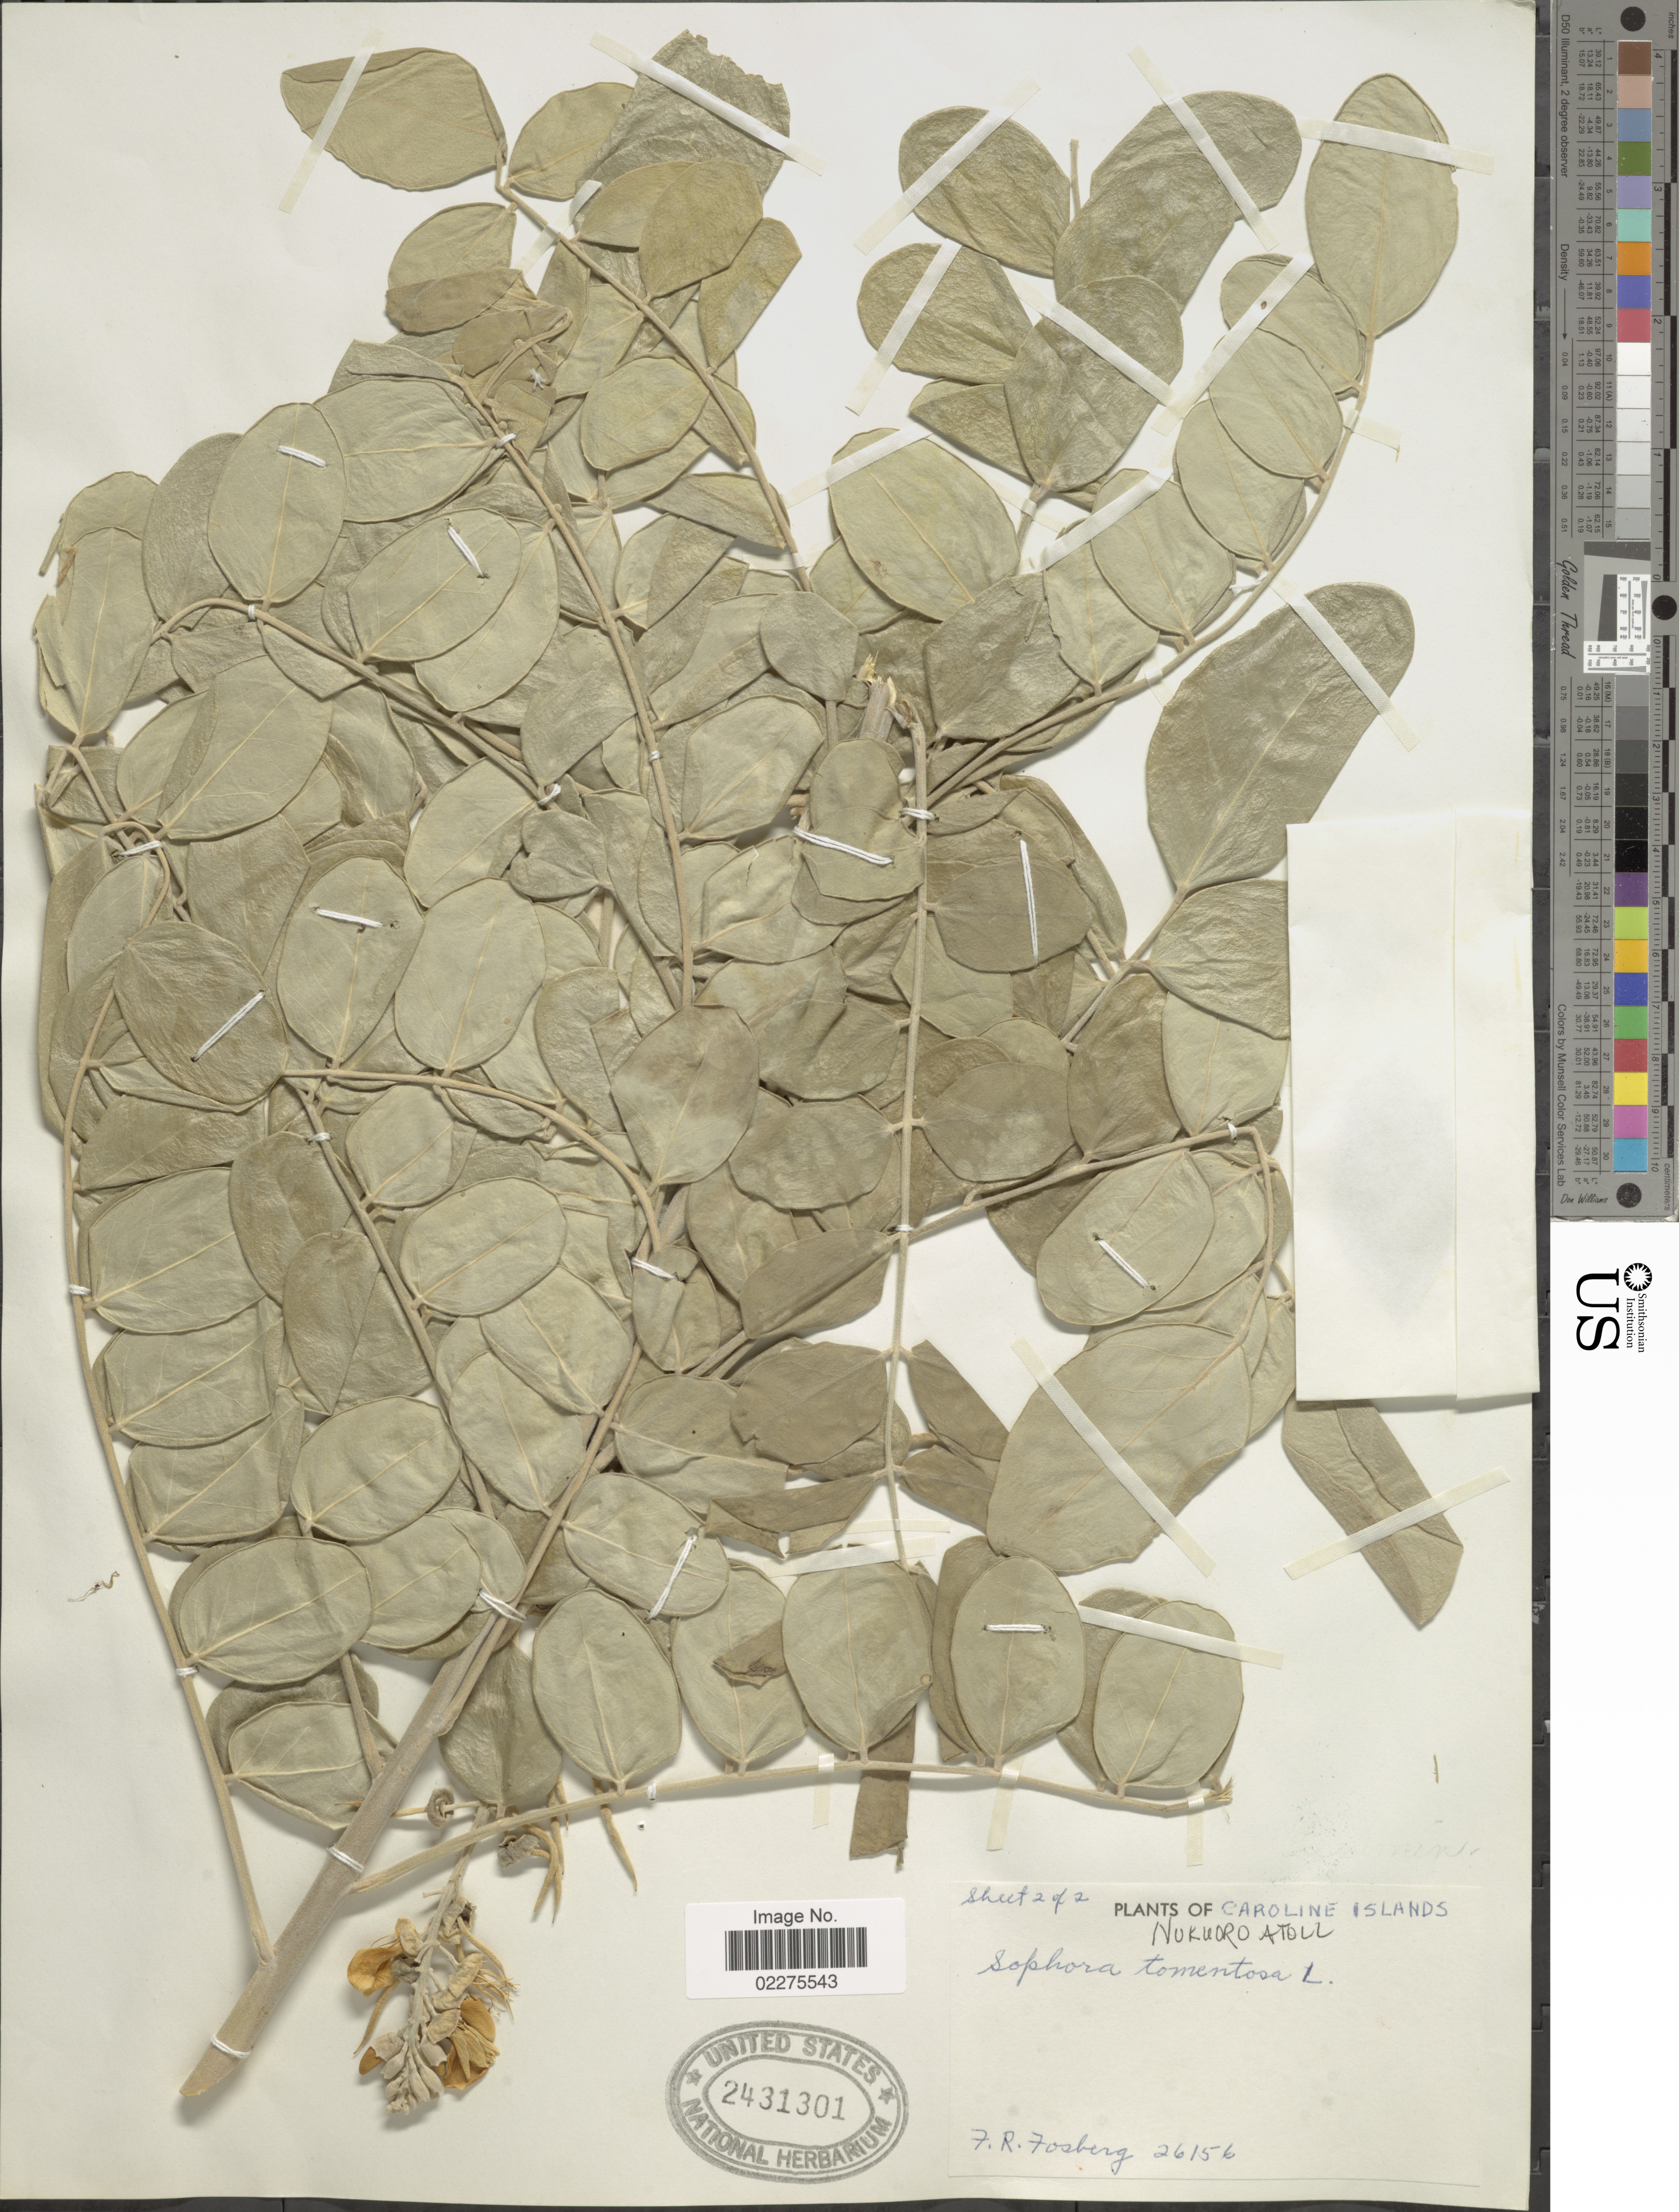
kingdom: Plantae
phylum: Tracheophyta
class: Magnoliopsida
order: Fabales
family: Fabaceae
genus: Sophora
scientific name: Sophora tomentosa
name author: L.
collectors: F. R. Fosberg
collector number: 26156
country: Micronesia, Federated States of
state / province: Pohnpei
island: Nukuoro Atoll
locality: Caroline Islands. Nukuoro Atoll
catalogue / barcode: US 2431301